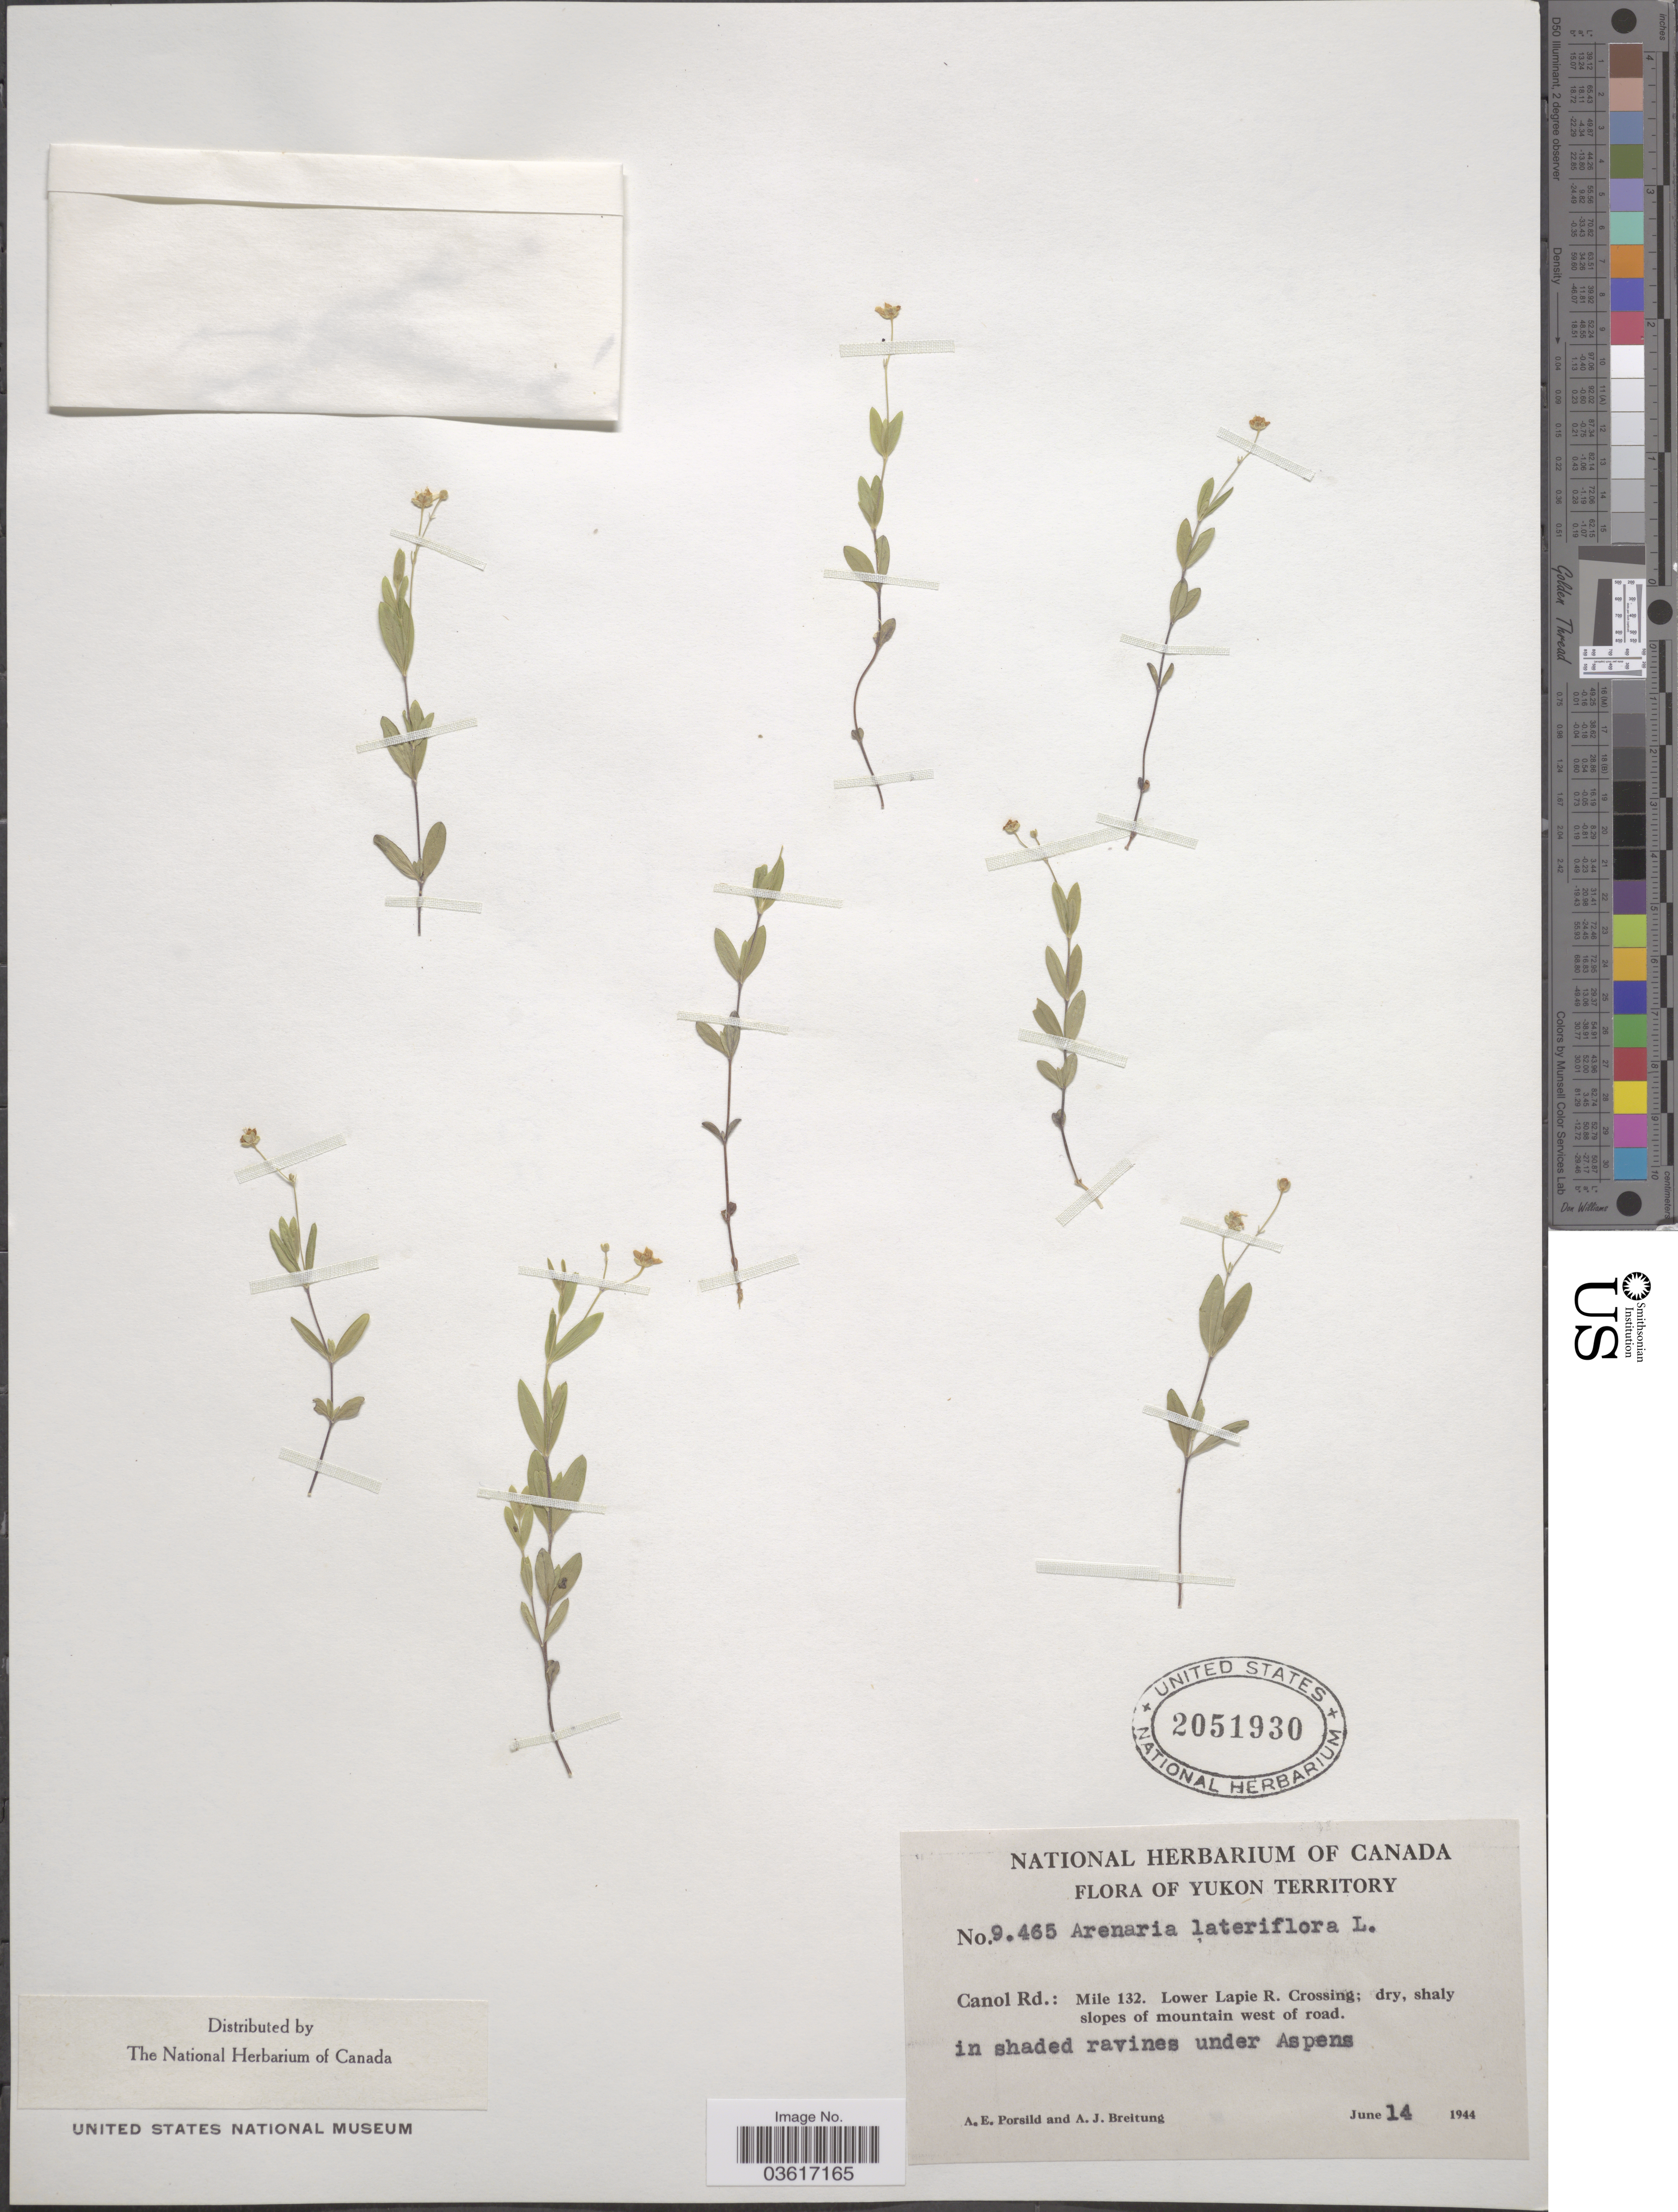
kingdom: Plantae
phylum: Tracheophyta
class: Magnoliopsida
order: Caryophyllales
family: Caryophyllaceae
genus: Moehringia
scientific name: Moehringia lateriflora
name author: (L.) Fenzl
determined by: Strong, Mark T., (BOT), Smithsonian Institution - National Museum of Natural History (UNITED STATES)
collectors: A. E. Porsild & A. Breitung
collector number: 9465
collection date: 1944-06-14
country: Canada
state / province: Yukon Territory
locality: Canol Rd.: Mile 132. Lower Lapie R. Crossing; dry, shaly slopes of mountain west of road.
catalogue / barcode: US 2051930